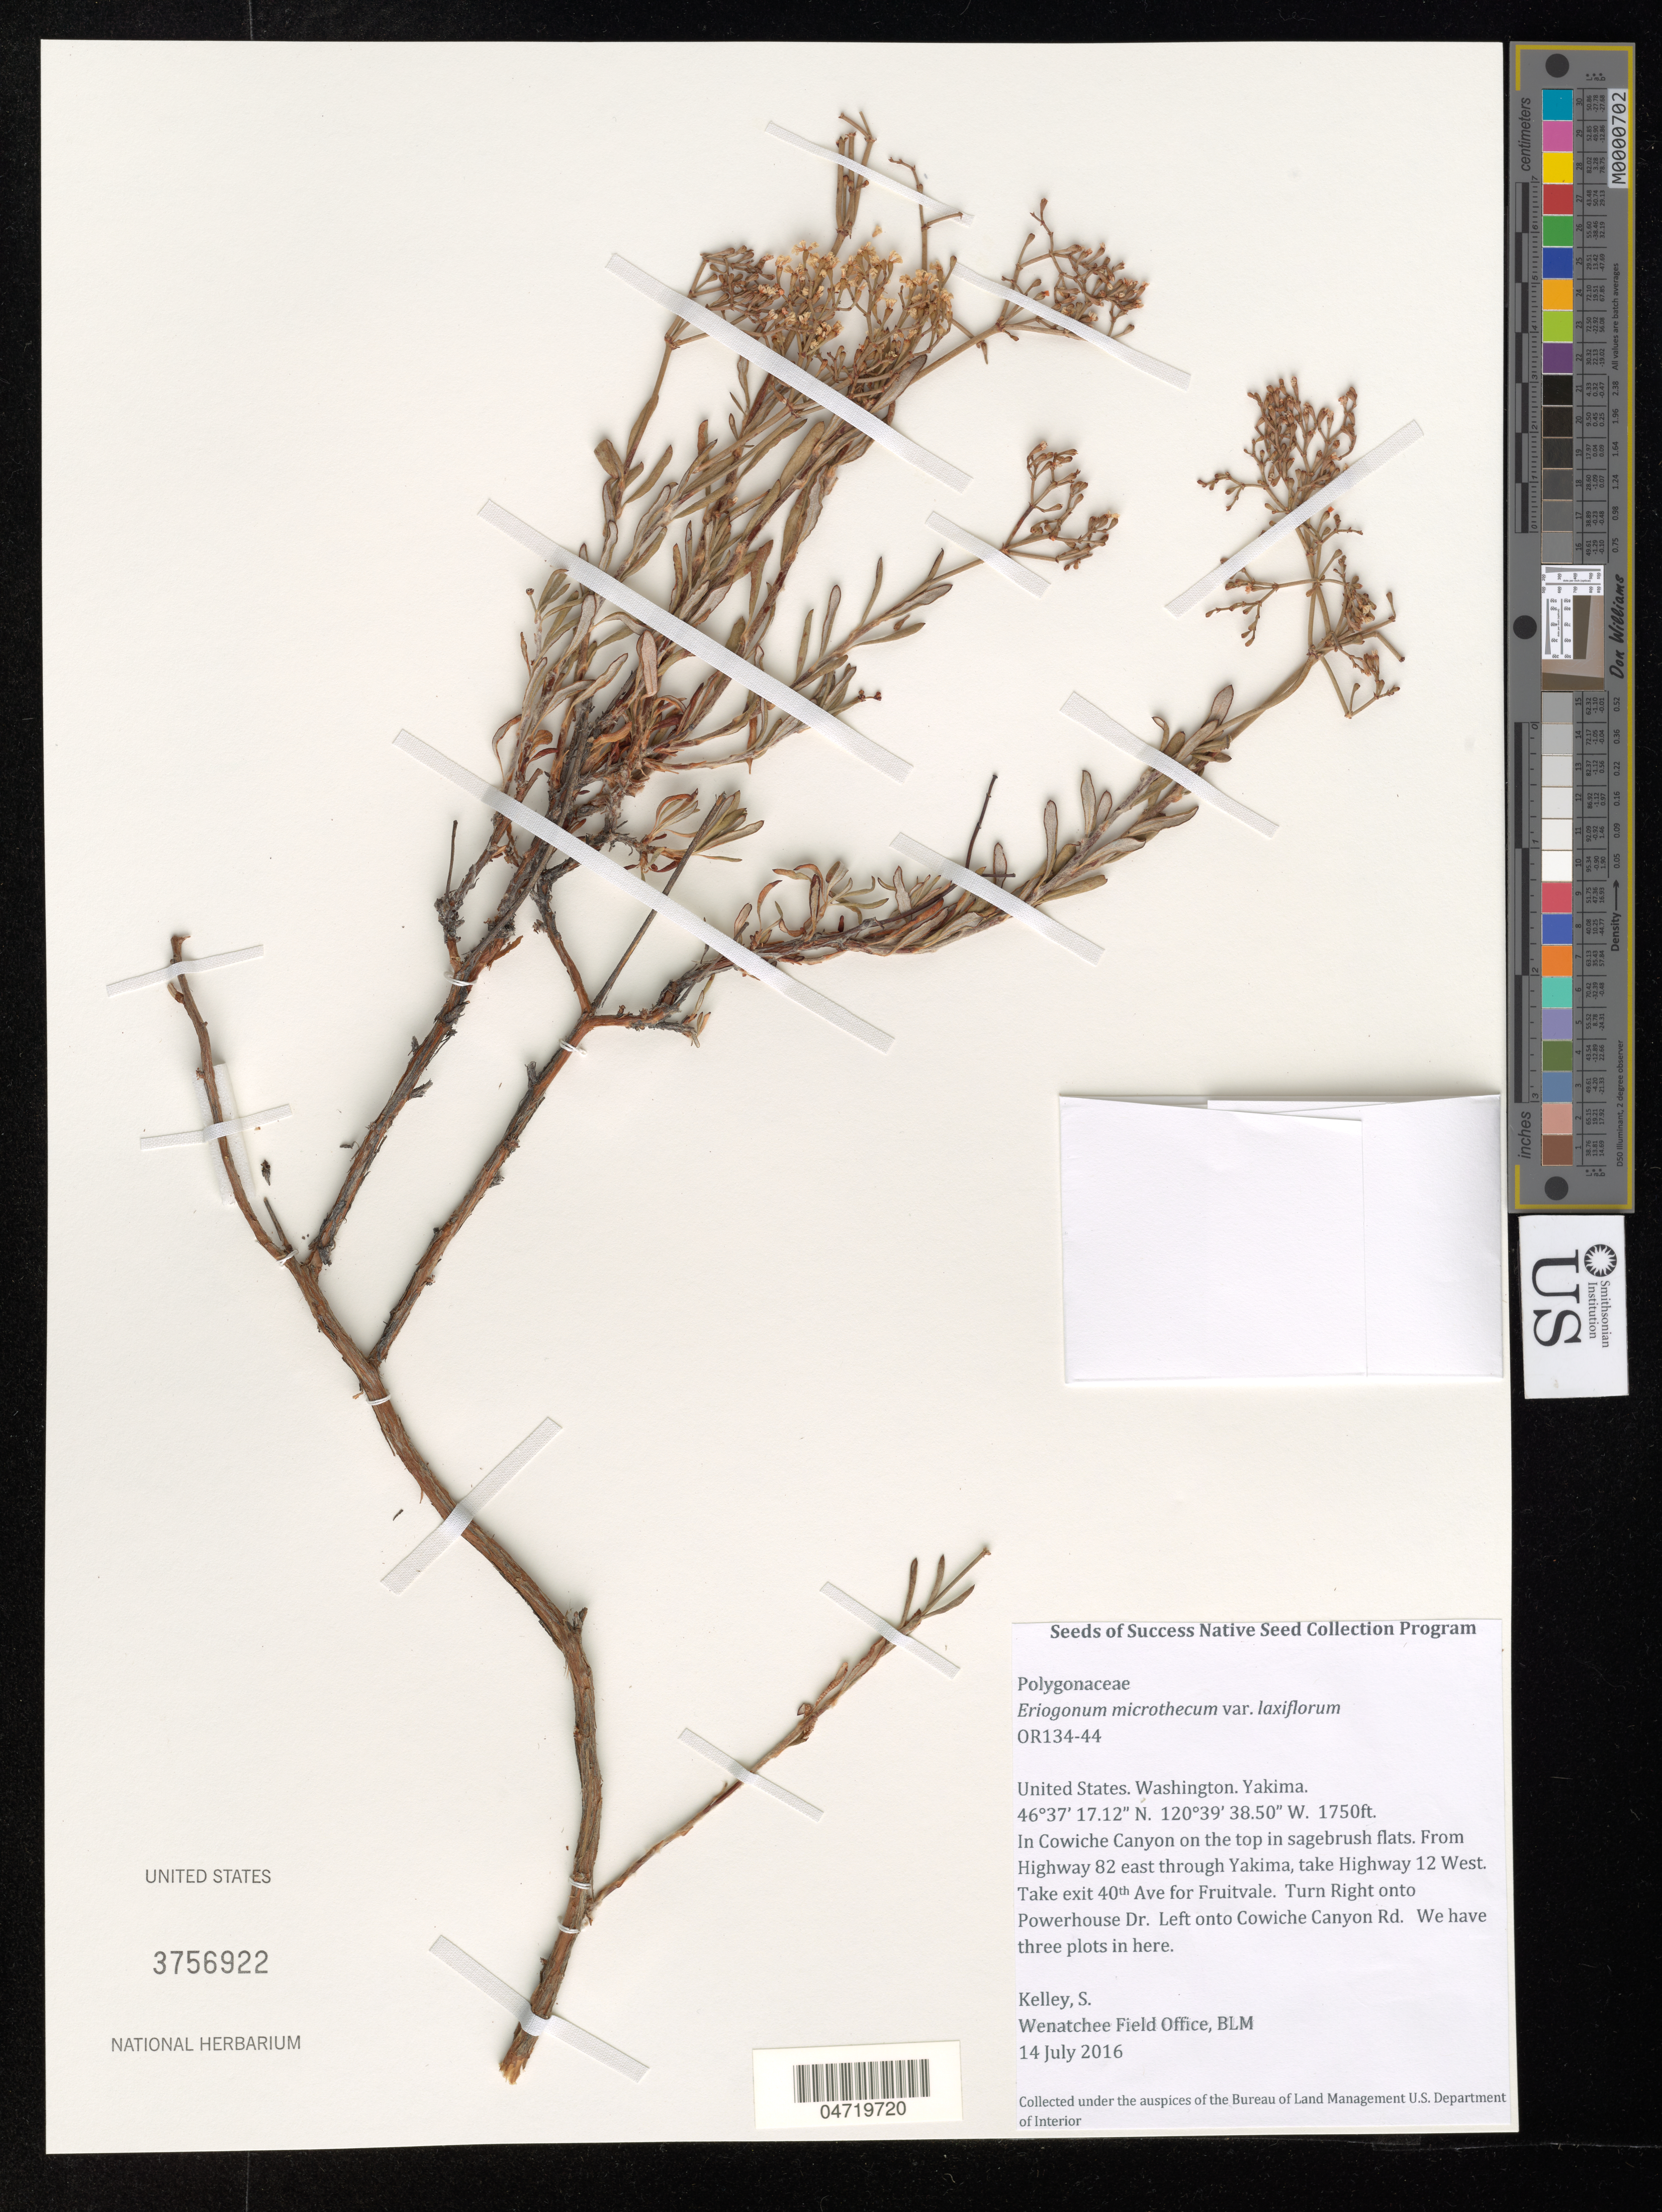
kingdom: Plantae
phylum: Tracheophyta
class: Magnoliopsida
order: Caryophyllales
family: Polygonaceae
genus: Eriogonum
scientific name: Eriogonum microtheca var. laxiflorum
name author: Hook.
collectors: S. Kelley & G. Svobodny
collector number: OR134-44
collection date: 2016-07-14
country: United States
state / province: Washington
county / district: Yakima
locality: Cowiche Canyon, Lone Pine and Radio Flyer Trails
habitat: Mid-slope of mountain, shrub-steppe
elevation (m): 533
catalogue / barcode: US 3756922